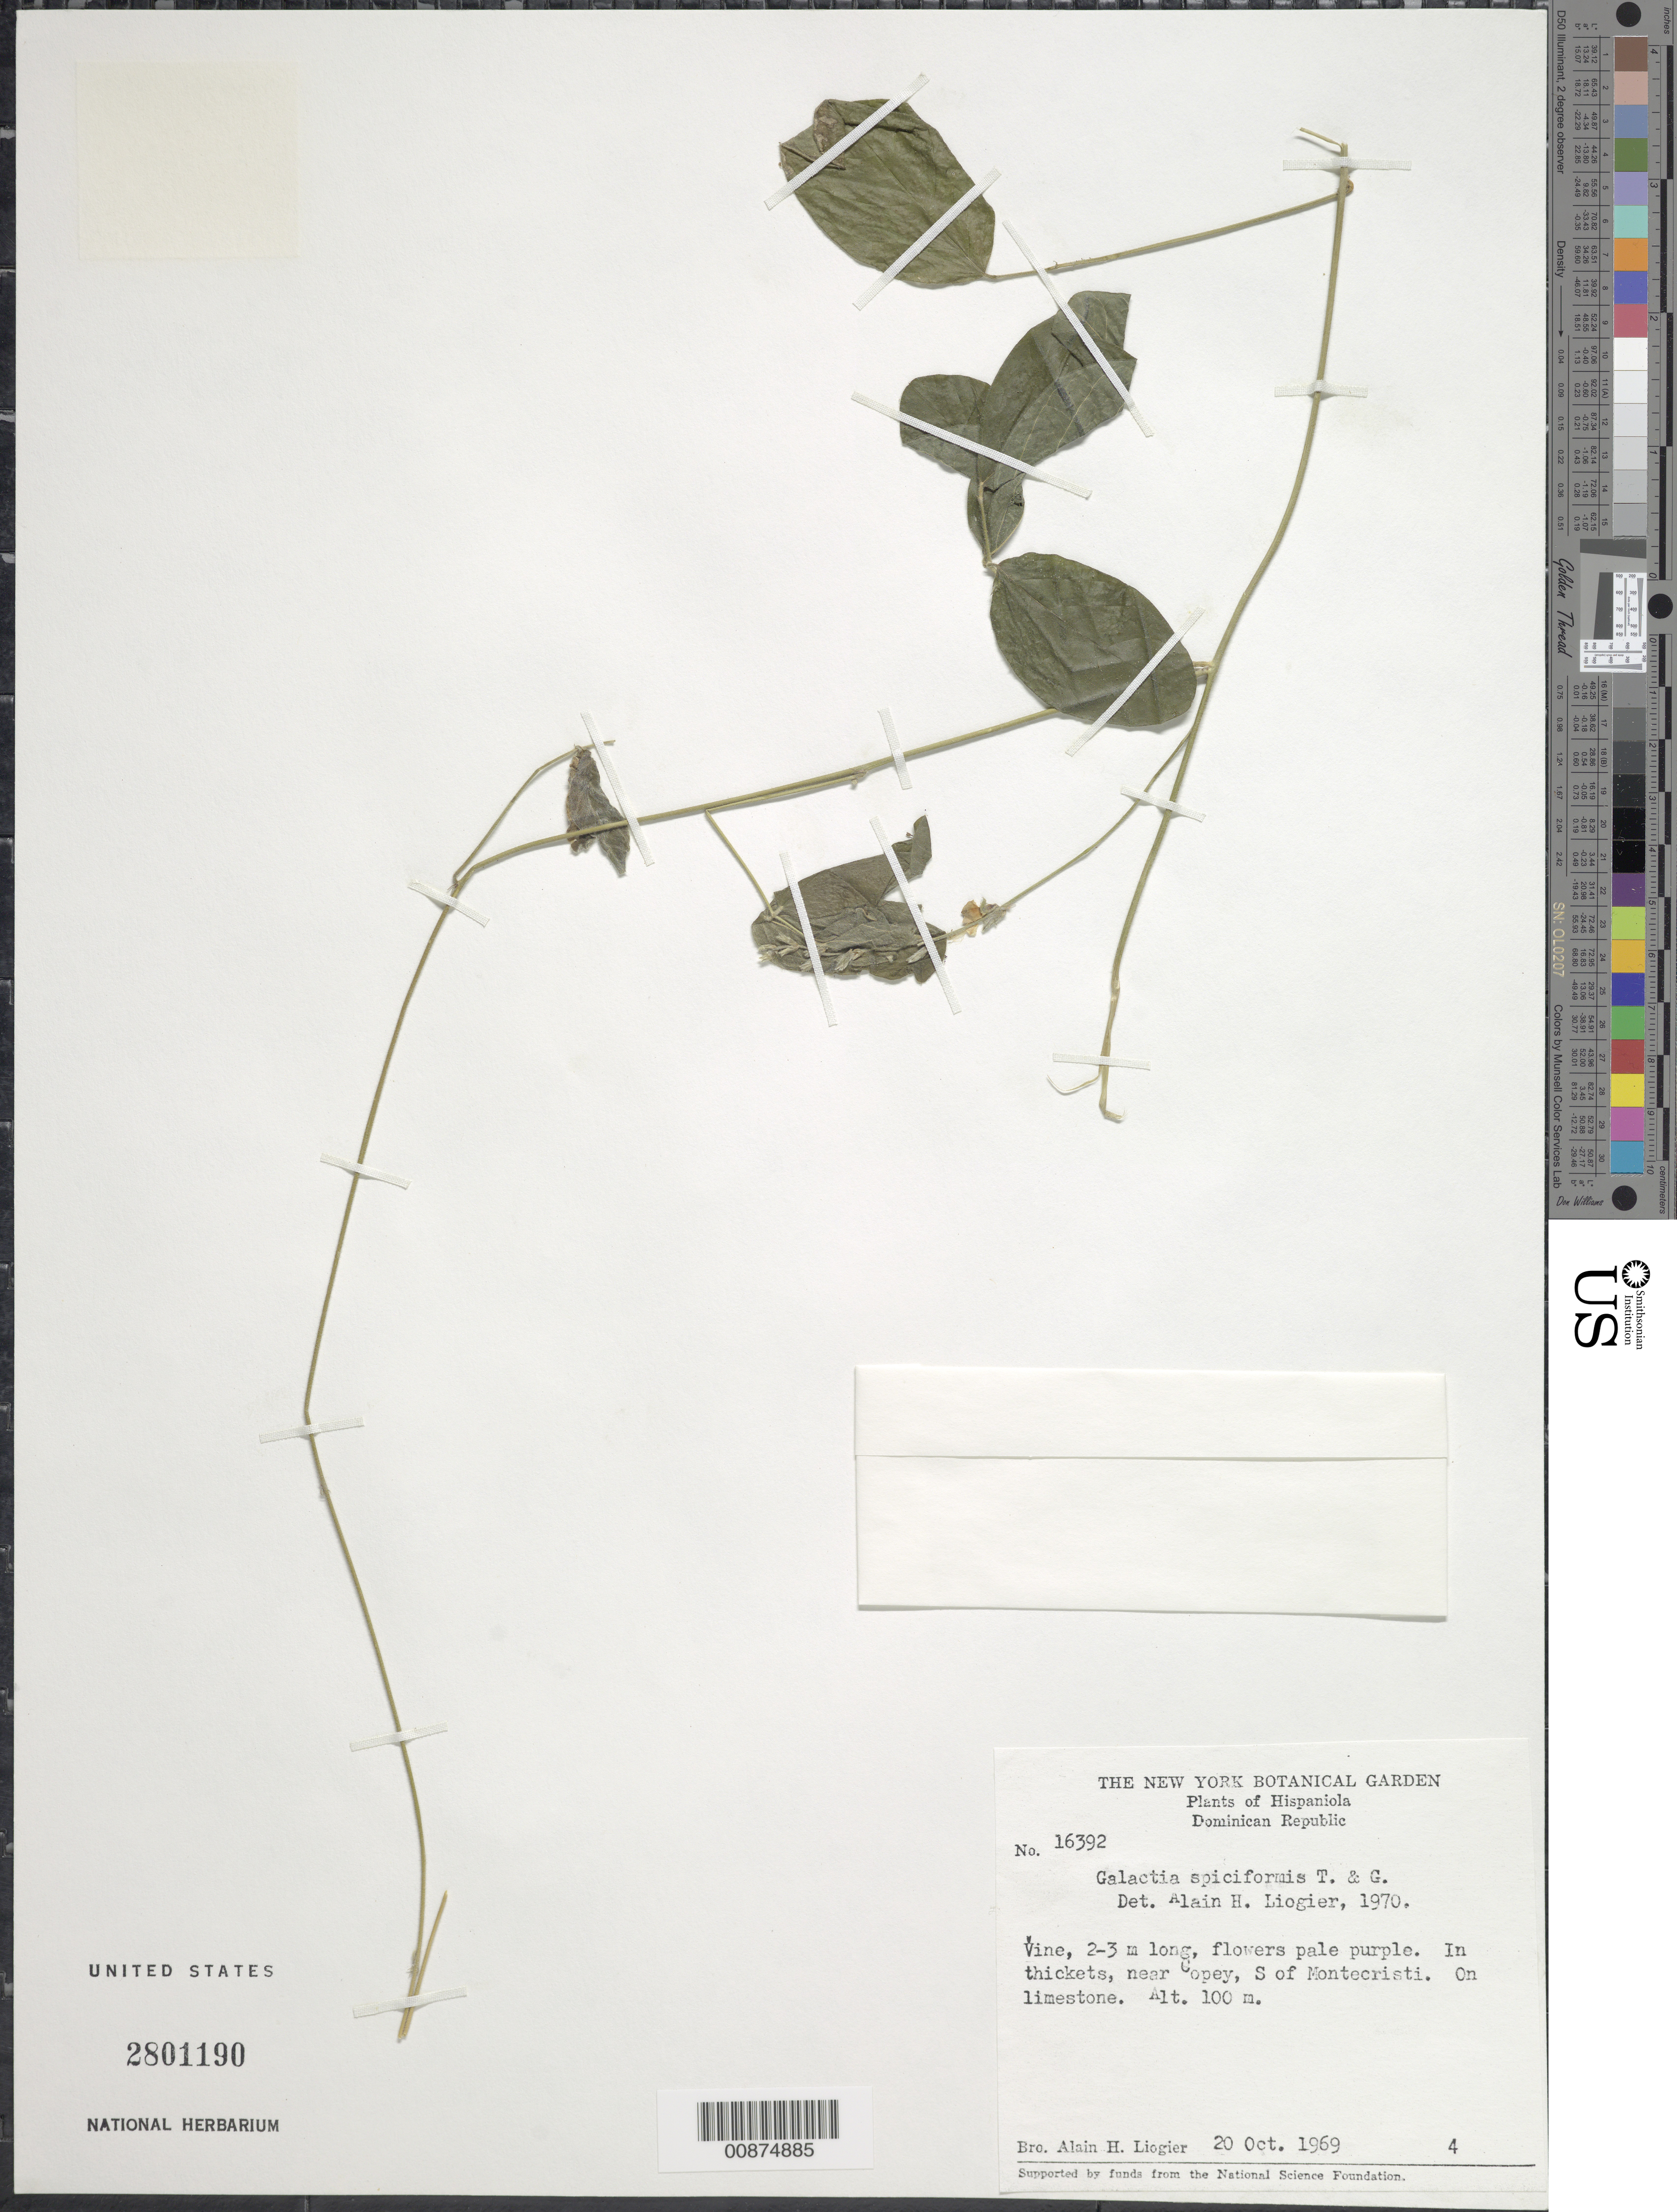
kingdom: Plantae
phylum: Tracheophyta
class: Magnoliopsida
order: Fabales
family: Fabaceae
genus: Galactia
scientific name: Galactia spiciformis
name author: Torr. & A. Gray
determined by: Liogier, Alain H.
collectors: A. H. Liogier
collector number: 16392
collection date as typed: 20 Oct 1969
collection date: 1969-10-20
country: Dominican Republic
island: Hispaniola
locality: Near Copey, S of Montecristi.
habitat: In thickets, on limestone.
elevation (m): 100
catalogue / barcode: US 2801190